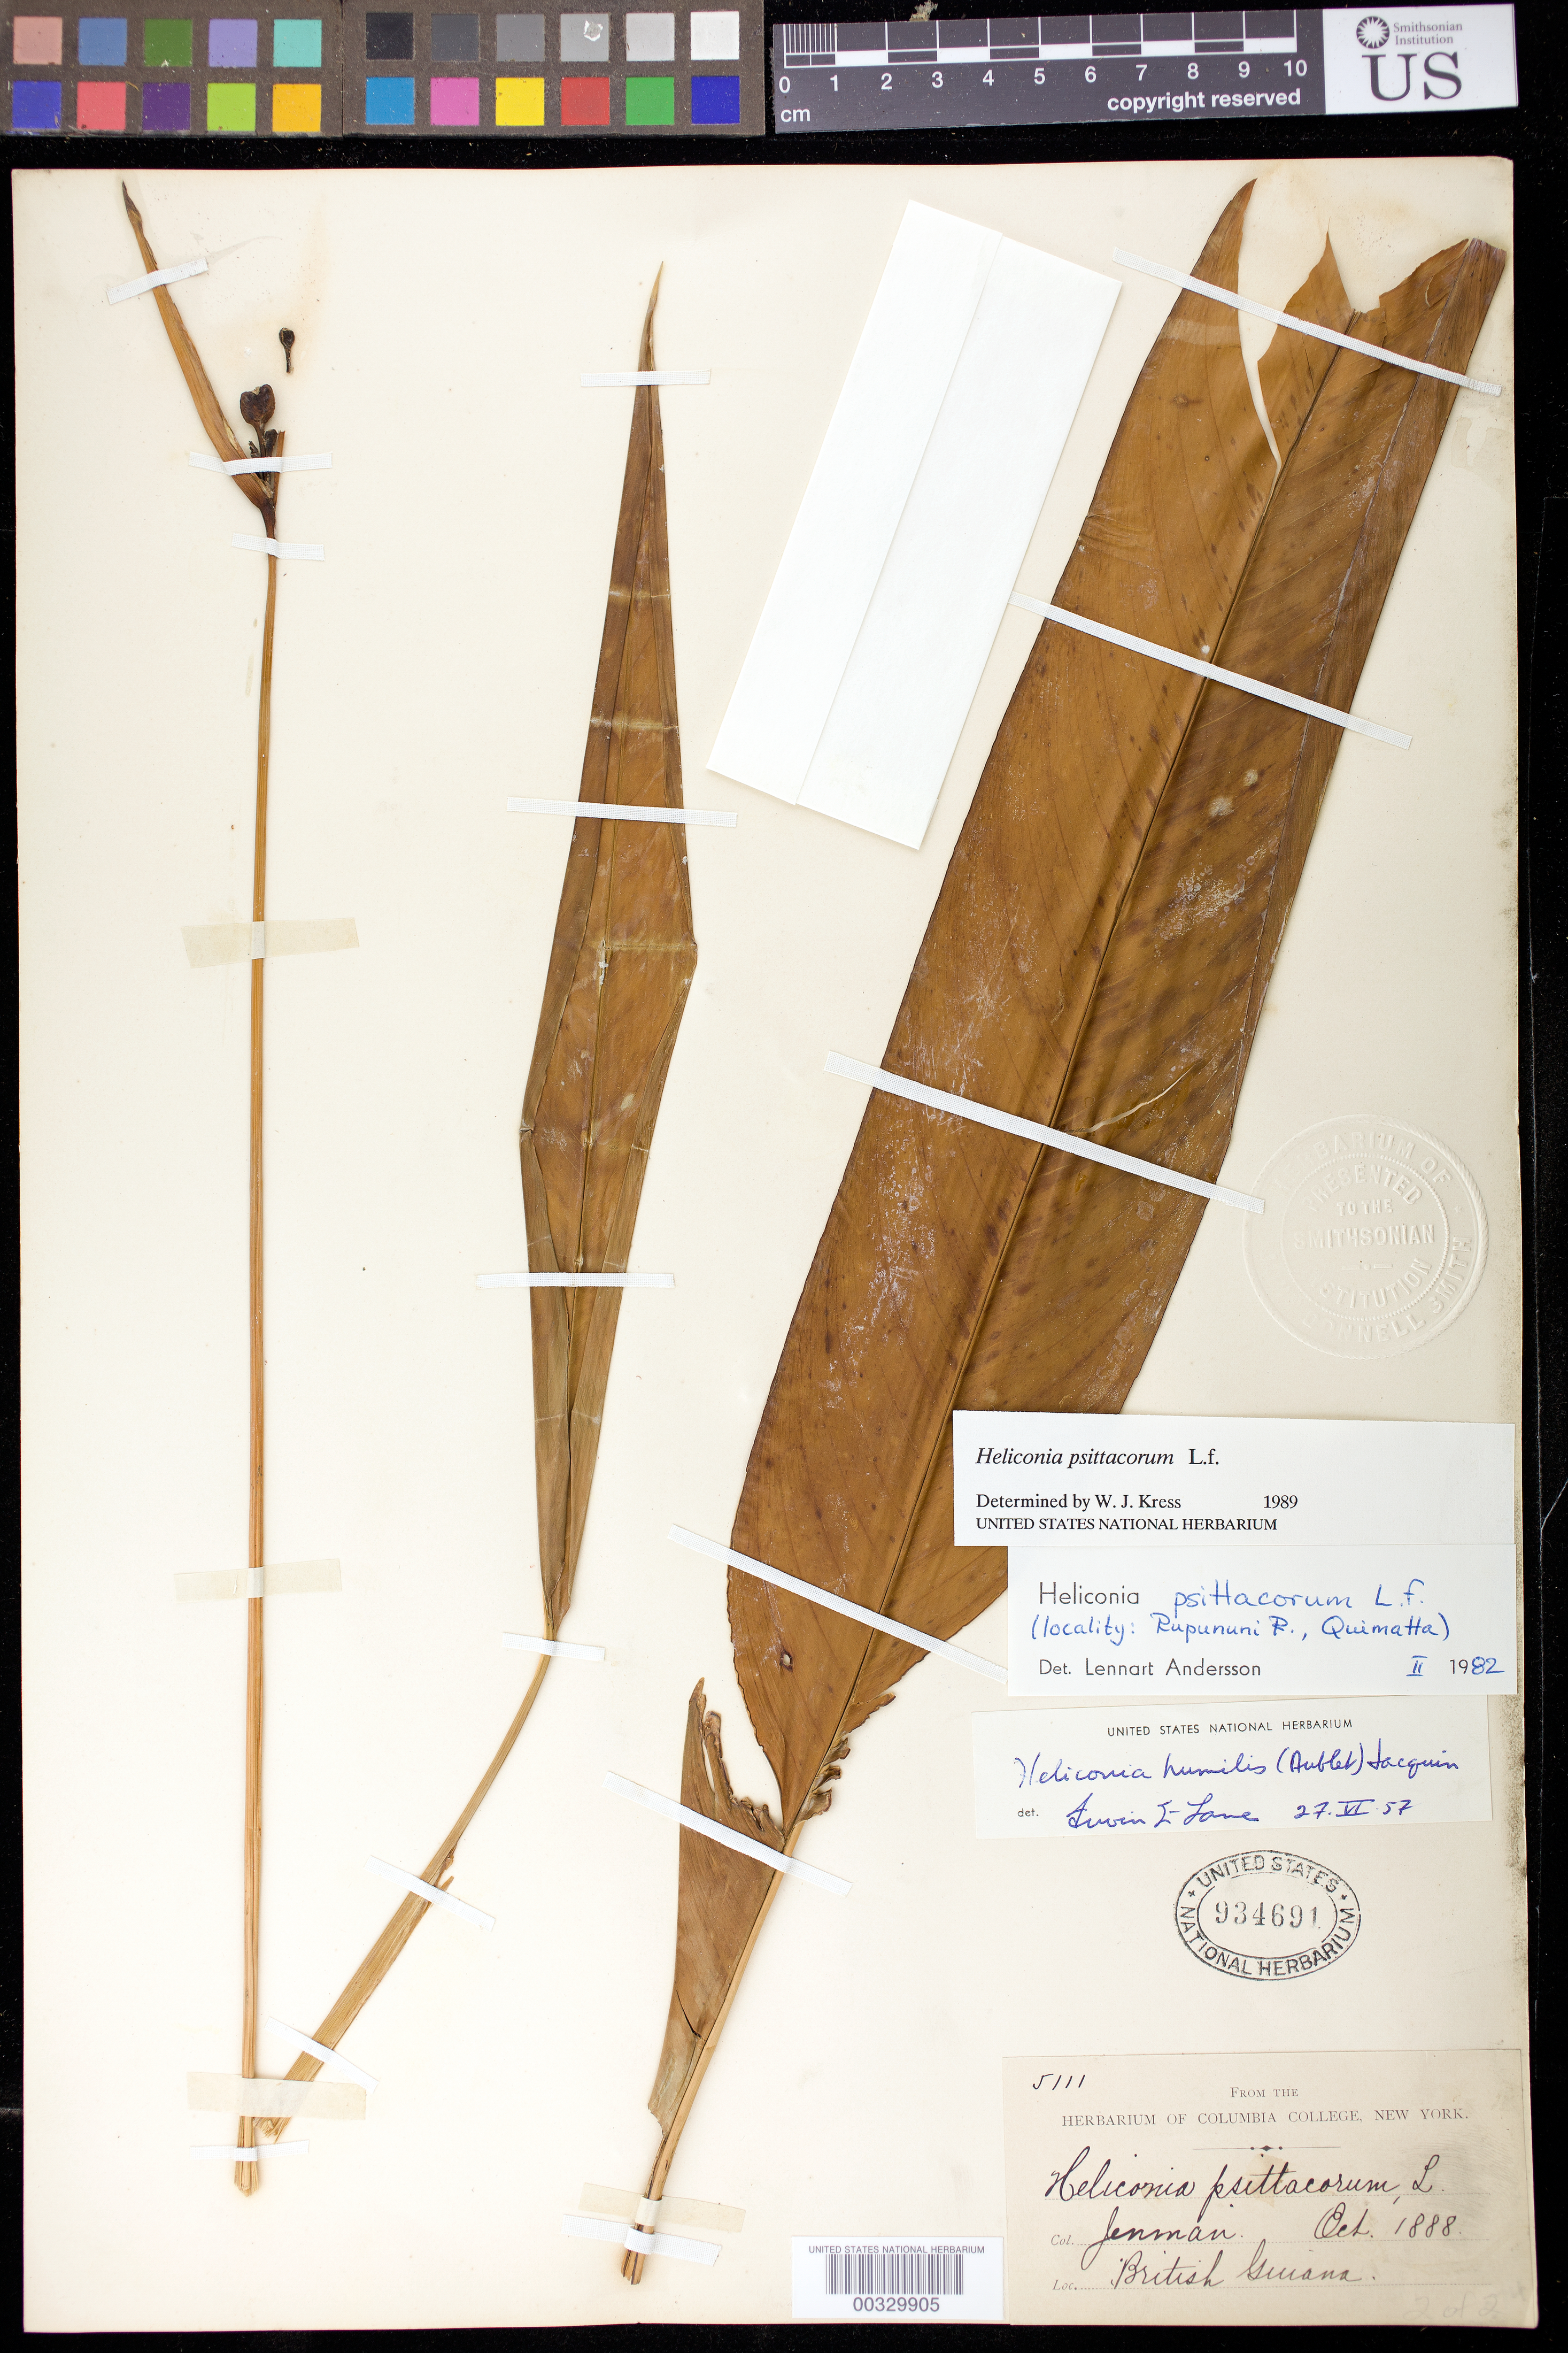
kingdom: Plantae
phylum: Tracheophyta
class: Liliopsida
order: Zingiberales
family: Heliconiaceae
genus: Heliconia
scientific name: Heliconia psittacorum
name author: L. f.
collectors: G. S. Jenman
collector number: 5111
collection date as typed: Oct 1888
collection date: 1888-10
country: Guyana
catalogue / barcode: US 934691